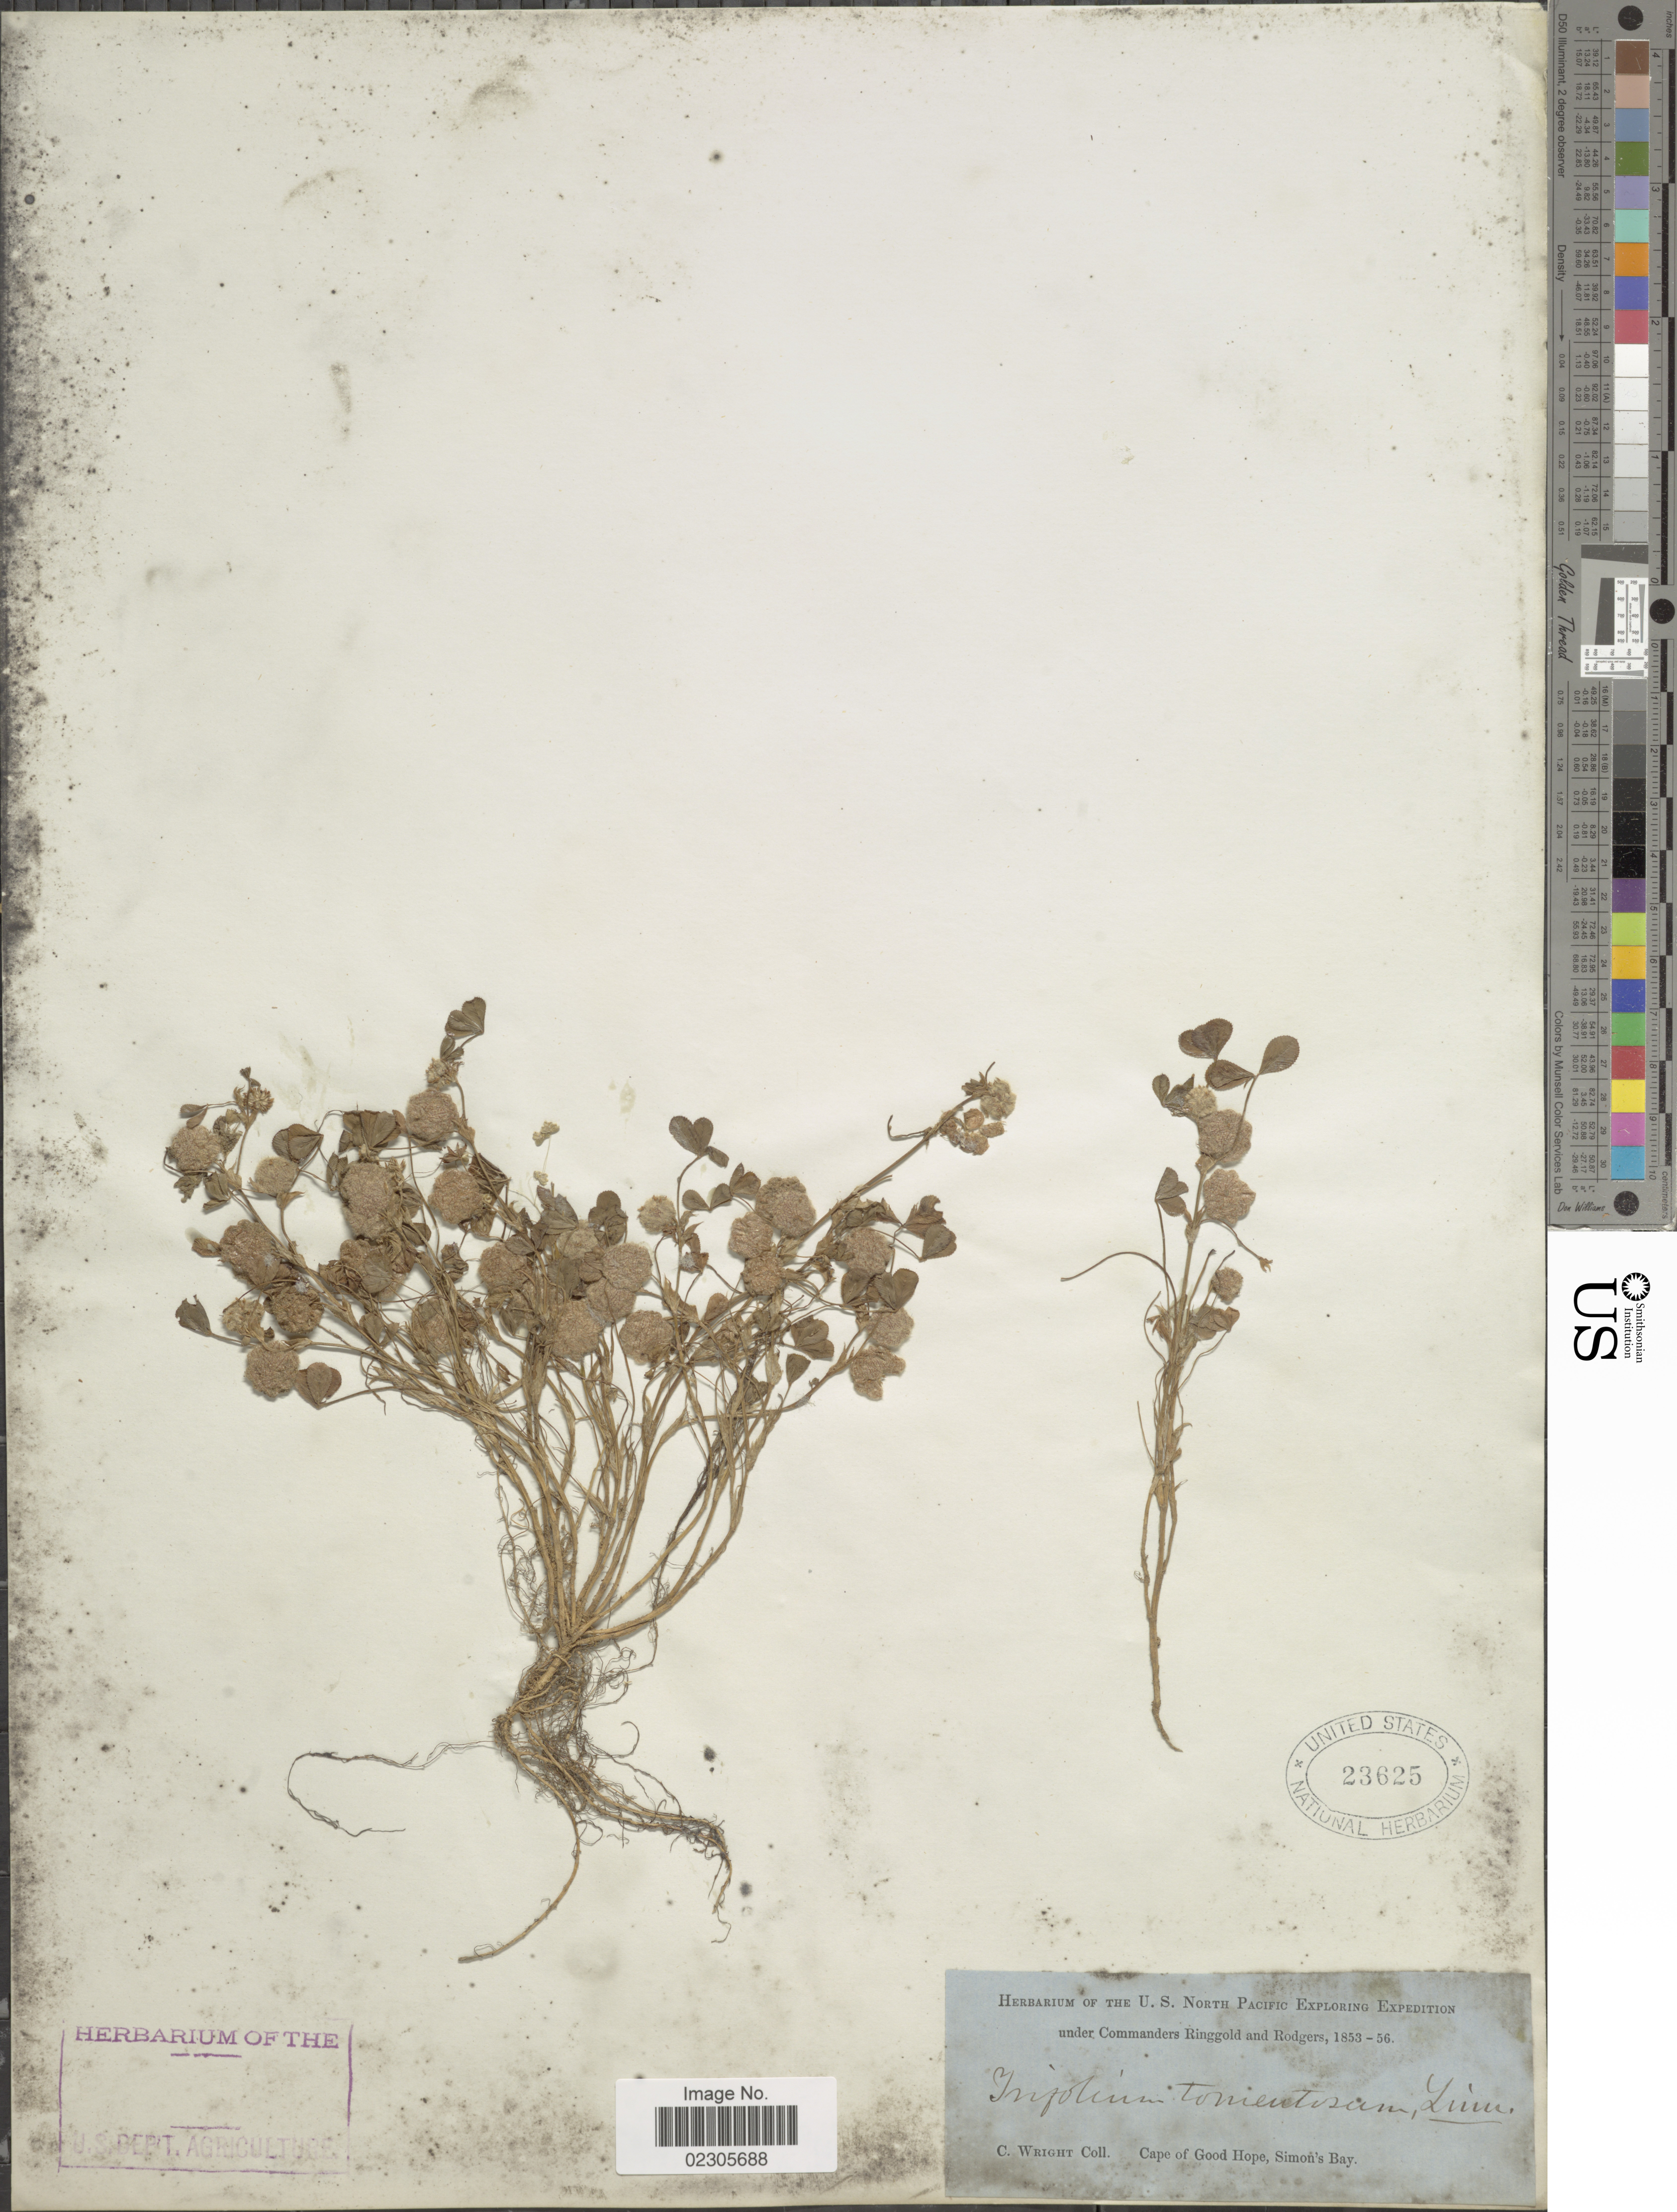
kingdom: Plantae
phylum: Tracheophyta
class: Magnoliopsida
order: Fabales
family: Fabaceae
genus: Trifolium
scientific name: Trifolium tomentosum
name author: L.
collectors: C. Wright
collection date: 1853/1856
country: South Africa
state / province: Western Cape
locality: Cape of Good Hope, Simon's bay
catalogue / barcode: US 23625